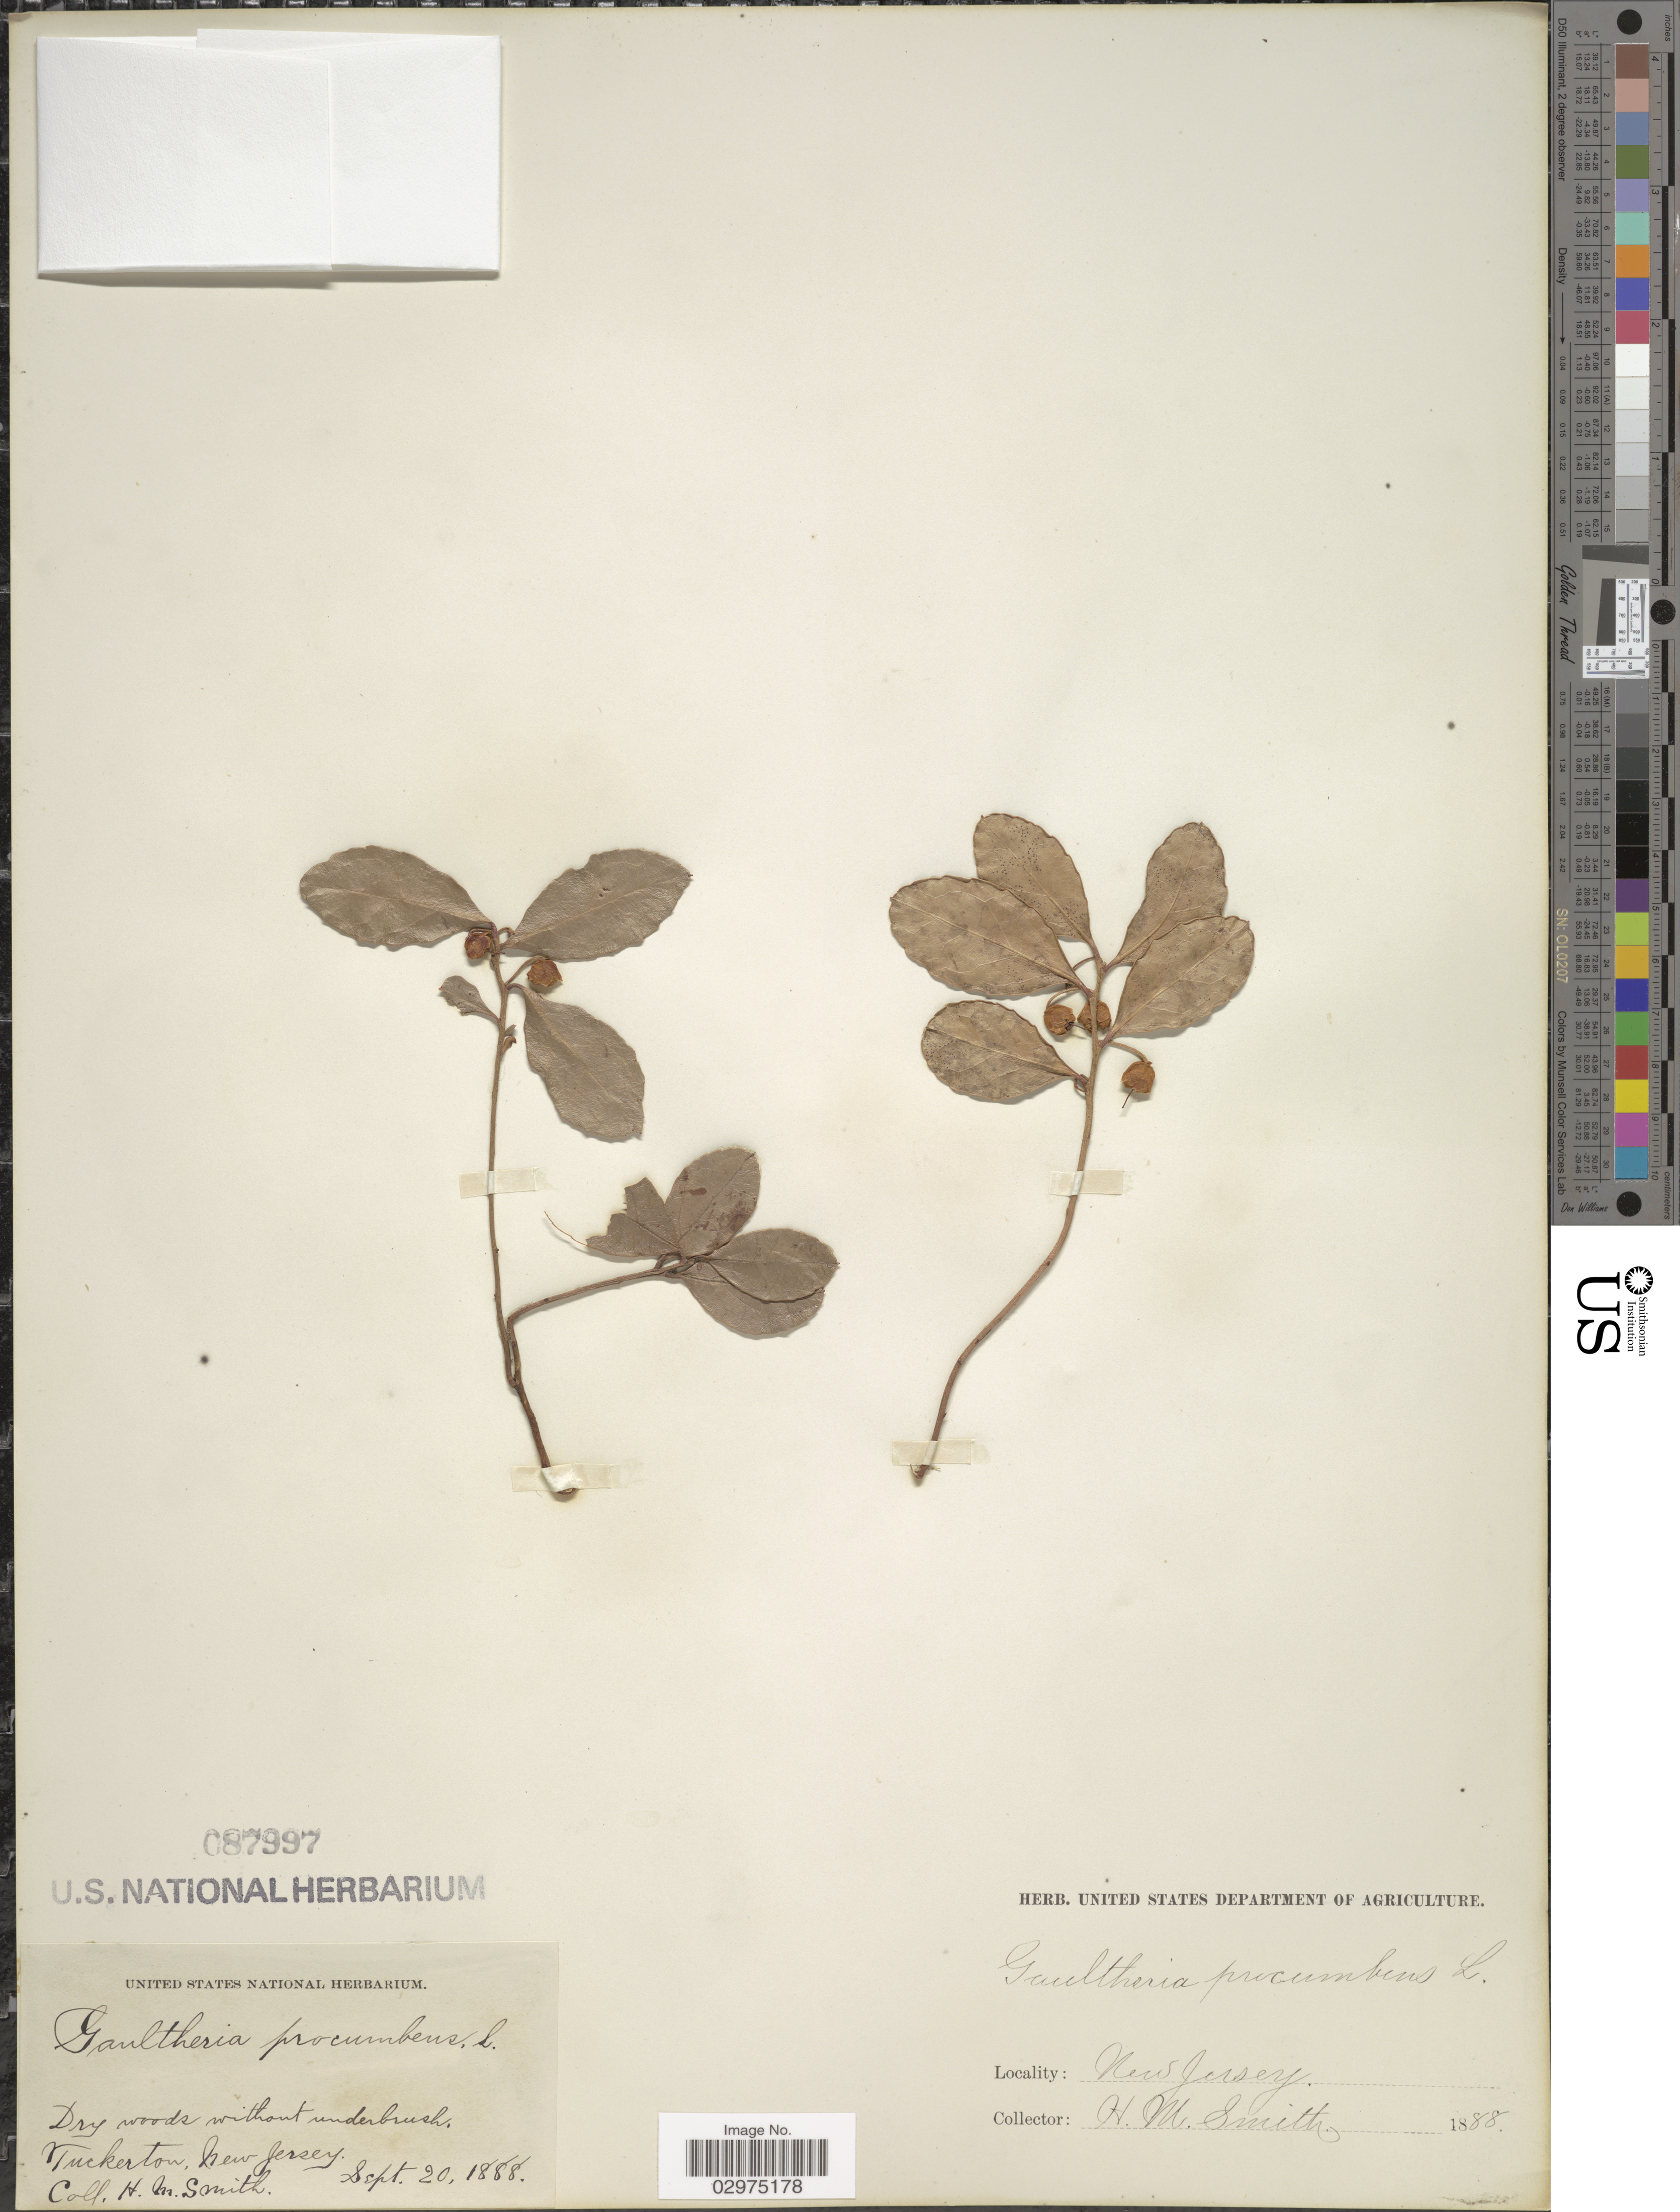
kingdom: Plantae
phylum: Tracheophyta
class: Magnoliopsida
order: Ericales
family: Ericaceae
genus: Gaultheria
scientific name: Gaultheria procumbens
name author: L.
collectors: H. M. Smith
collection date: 1888-09-20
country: United States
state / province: New Jersey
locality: Tuckerton.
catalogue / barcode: US 87997